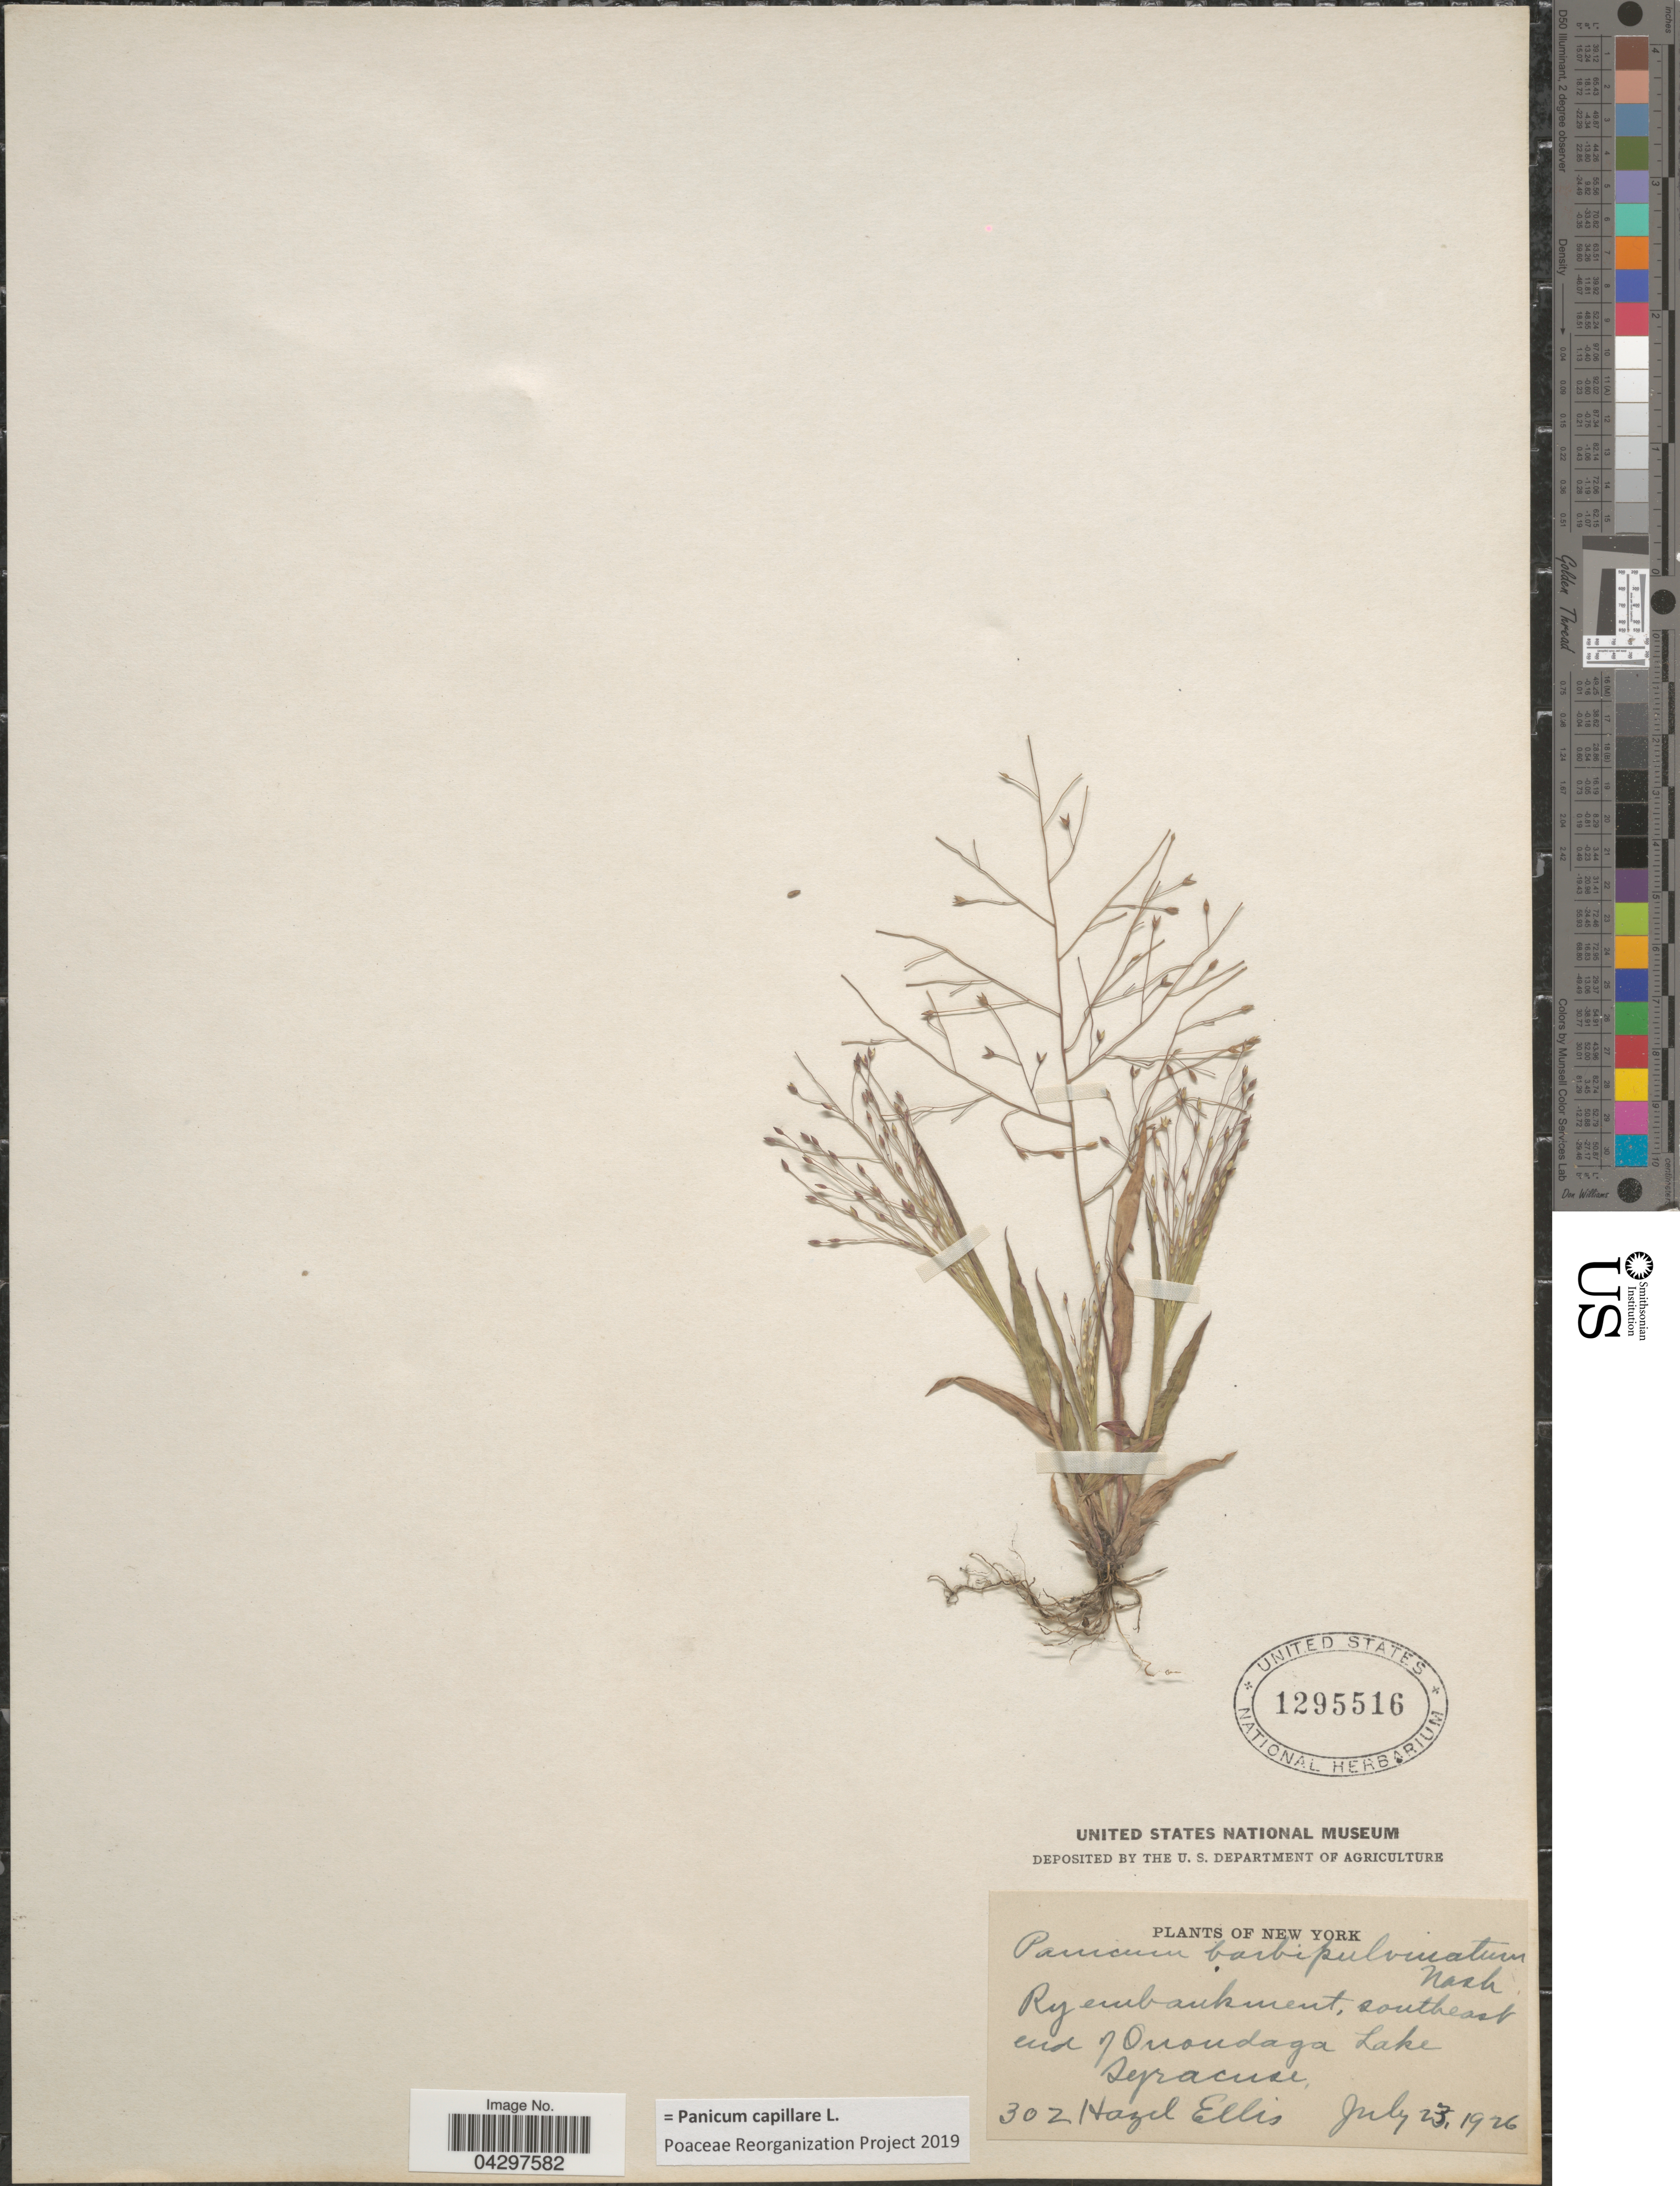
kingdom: Plantae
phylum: Tracheophyta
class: Liliopsida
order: Poales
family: Poaceae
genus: Panicum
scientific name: Panicum capillare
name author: L.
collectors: H. Ellis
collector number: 302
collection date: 1926-07-23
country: United States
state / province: New York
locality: Ry embankment, southeast end of Onondaga Lake. Syracuse.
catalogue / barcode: US 1295516